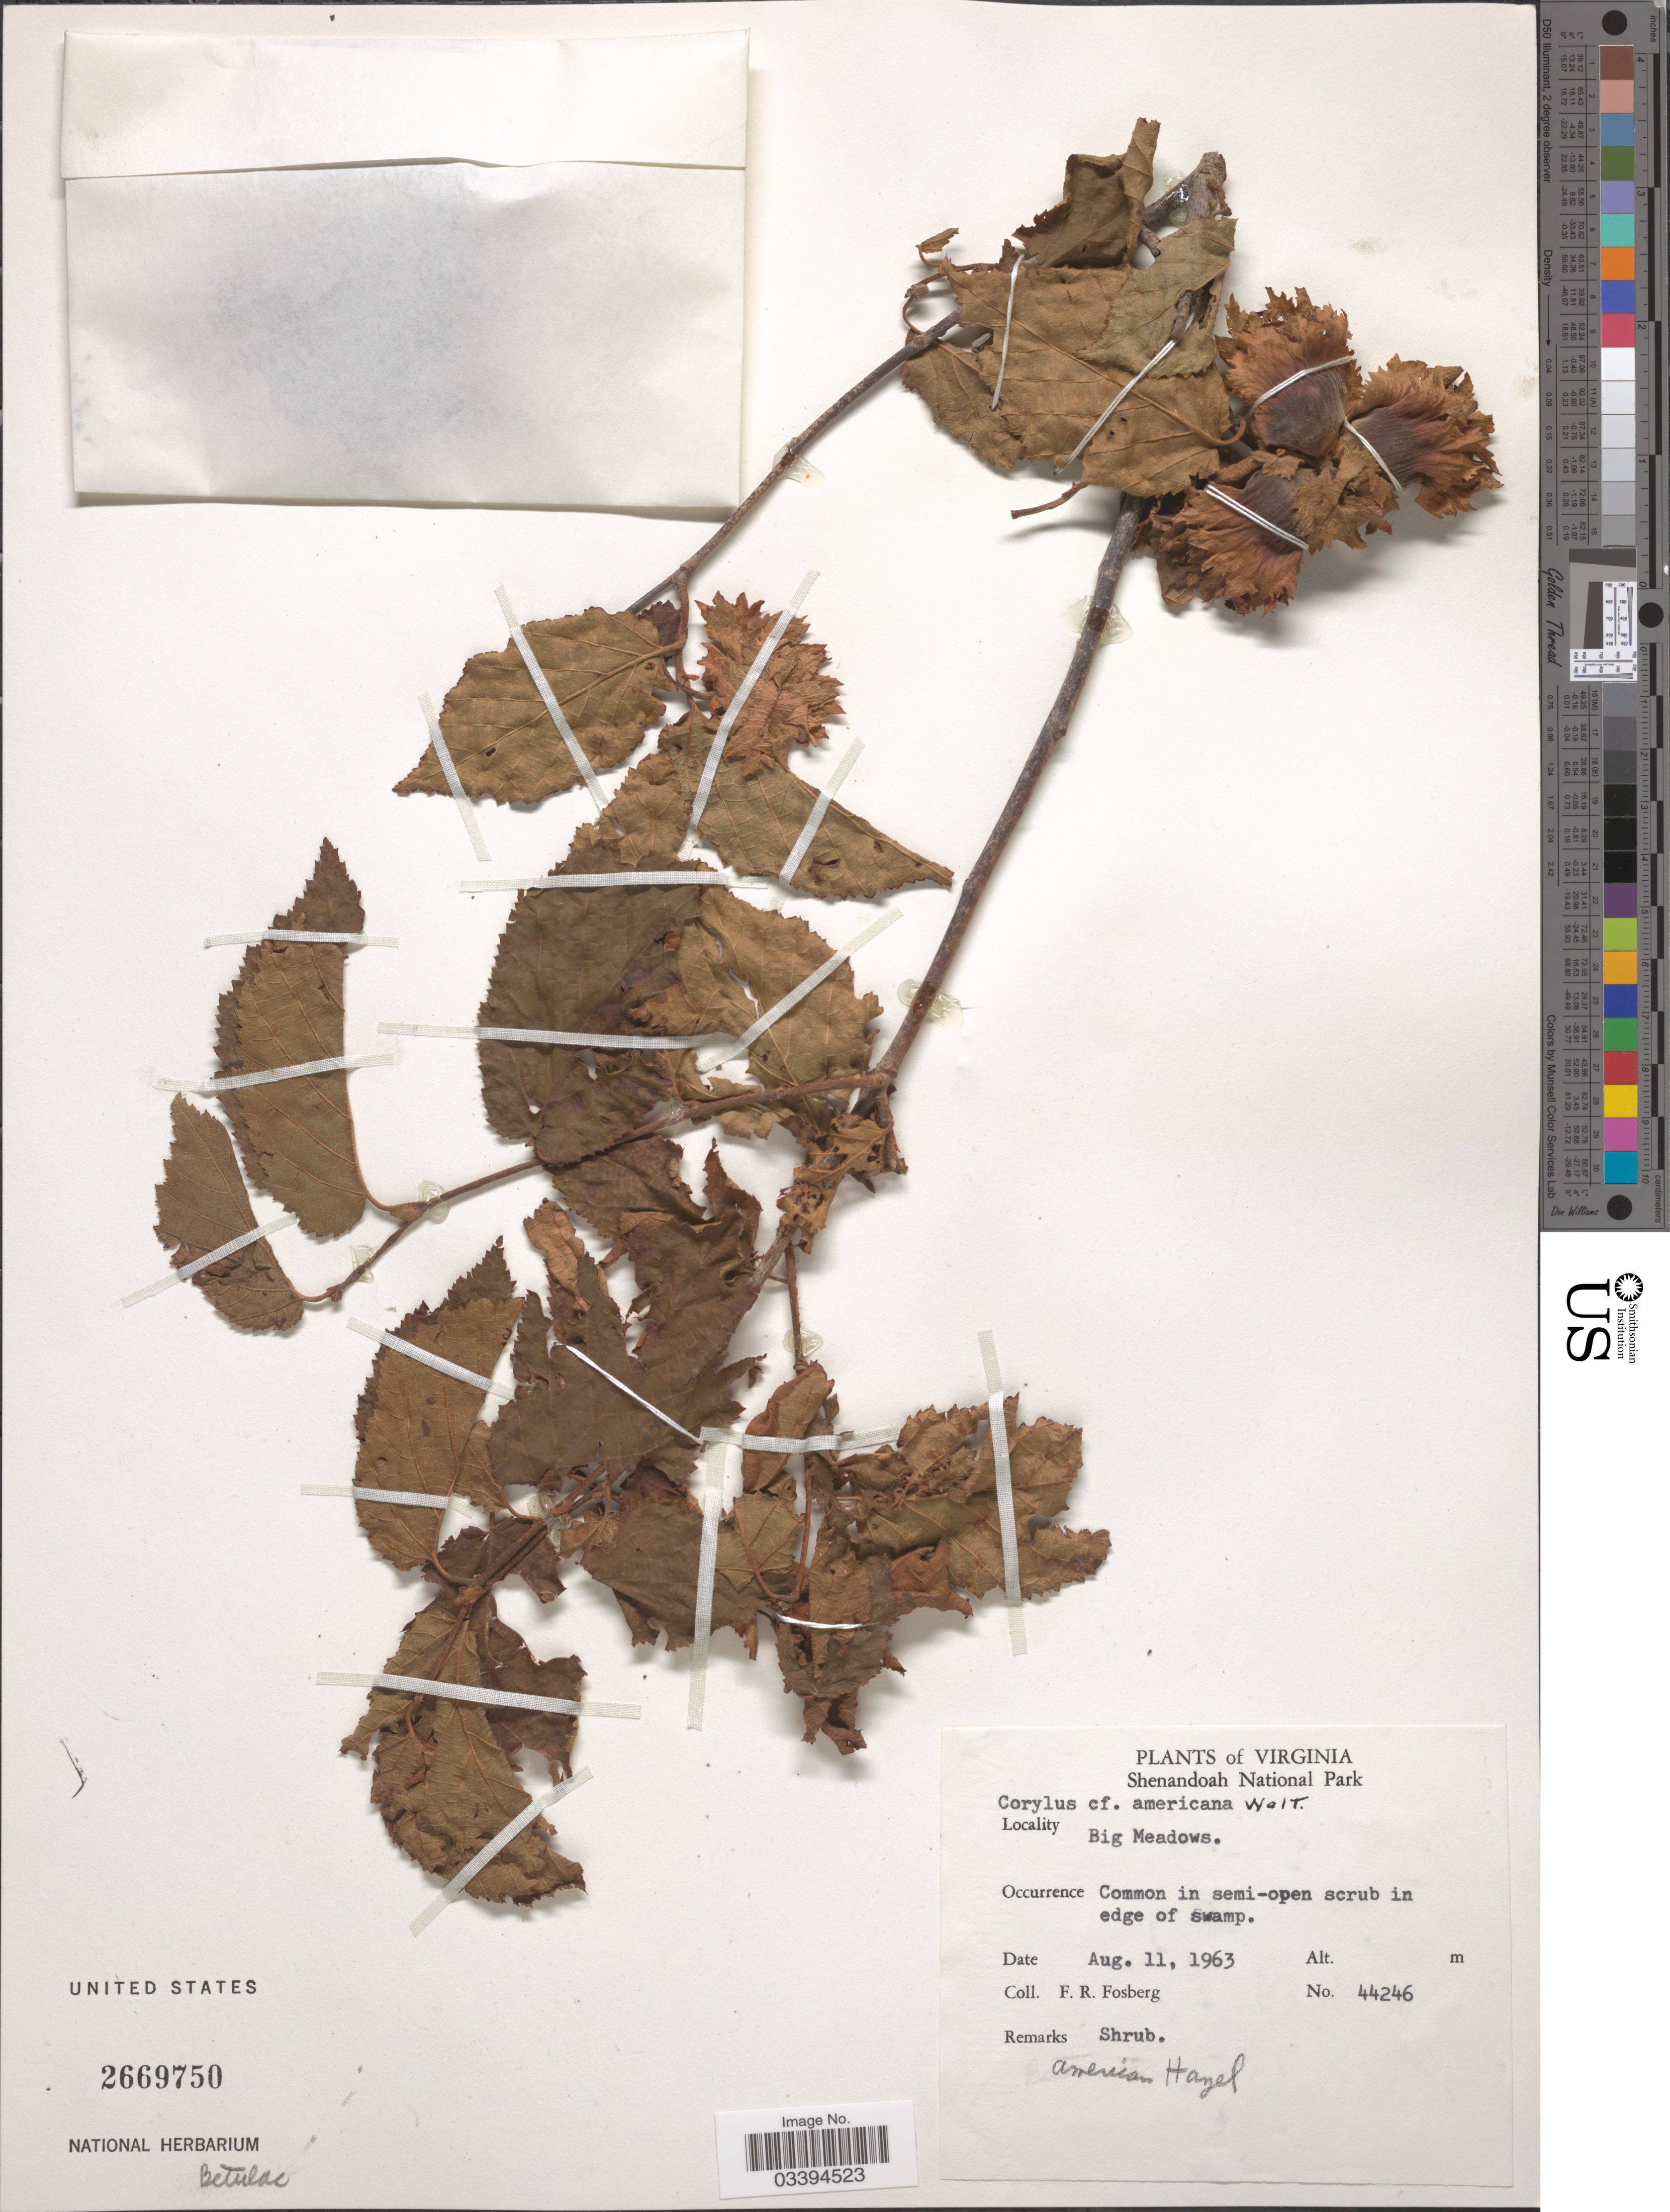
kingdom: Plantae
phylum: Tracheophyta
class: Magnoliopsida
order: Fagales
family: Betulaceae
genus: Corylus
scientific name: Corylus americana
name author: Walter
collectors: F. R. Fosberg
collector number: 44246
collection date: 1963-08-11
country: United States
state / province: Virginia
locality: Shenandoah National Park. Big Meadows.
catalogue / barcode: US 2669750